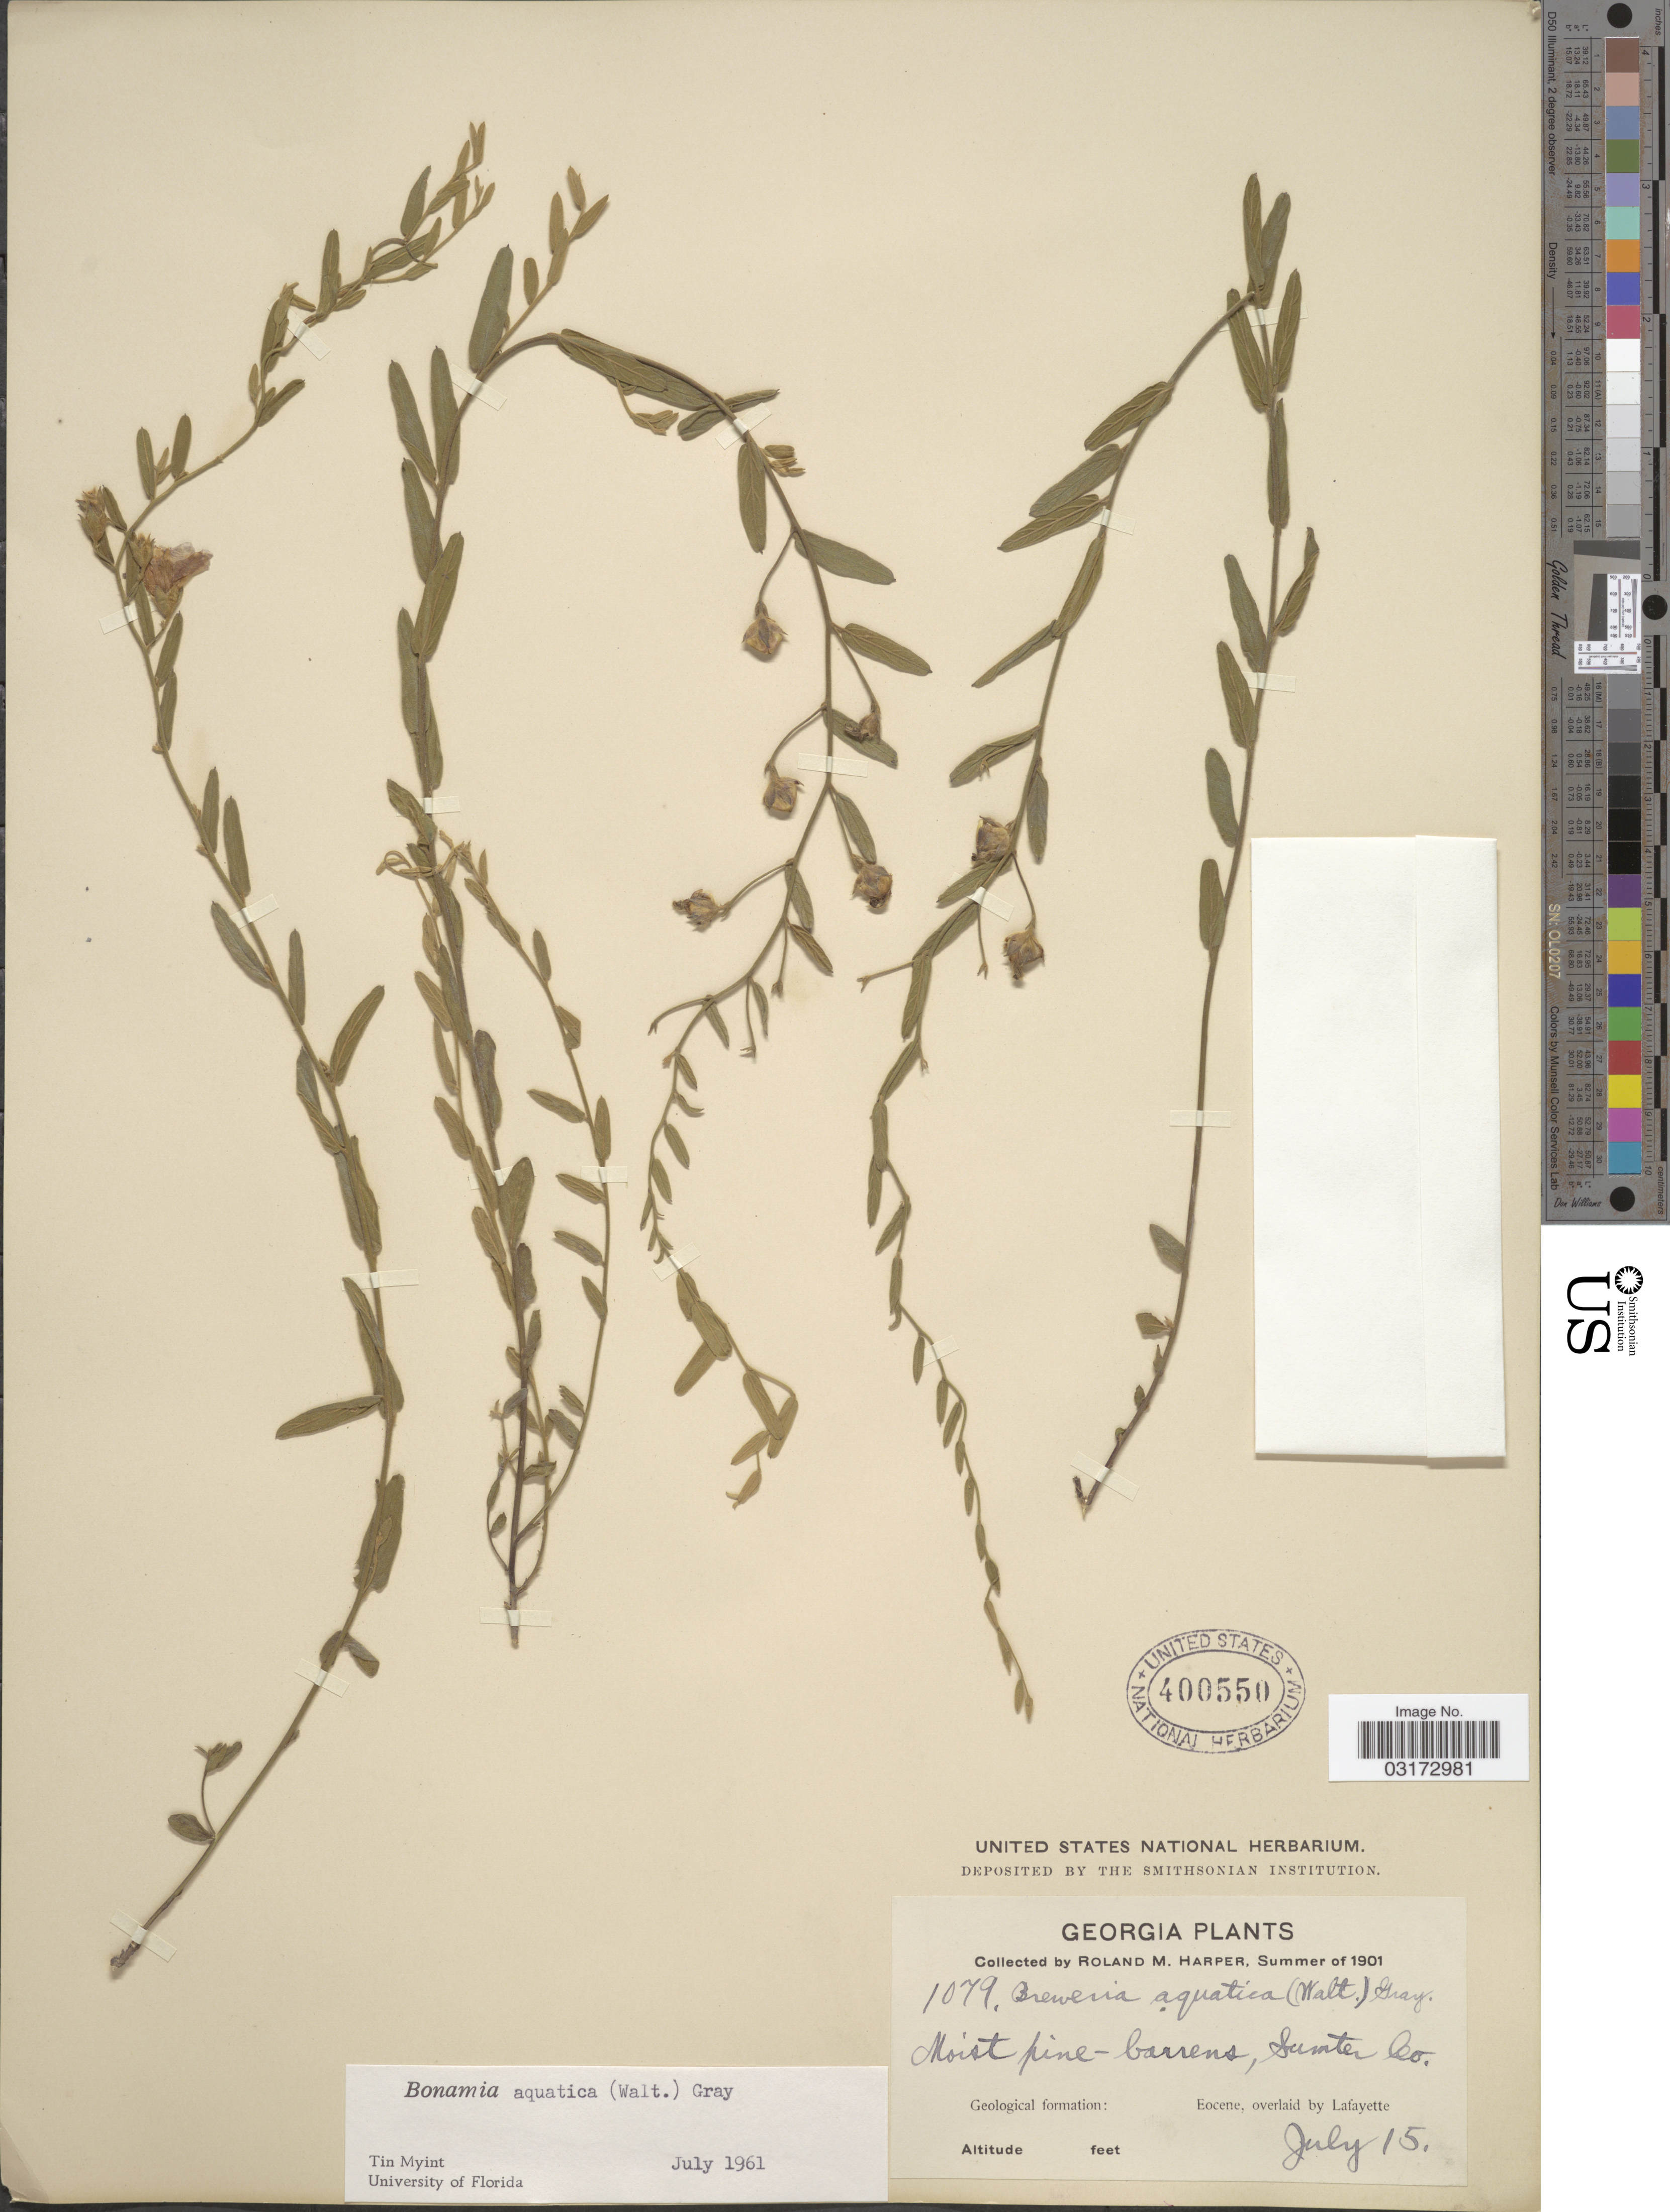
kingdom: Plantae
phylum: Tracheophyta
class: Magnoliopsida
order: Solanales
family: Convolvulaceae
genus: Stylisma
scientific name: Stylisma aquatica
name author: (Walter) Raf.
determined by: Strong, Mark T., (BOT), Smithsonian Institution - National Museum of Natural History (UNITED STATES)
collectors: R. M. Harper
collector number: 1079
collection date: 1901-07-15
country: United States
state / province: Georgia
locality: Sumter Co. Geological formation: Eocene, overlaid by Lafayette.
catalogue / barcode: US 100550